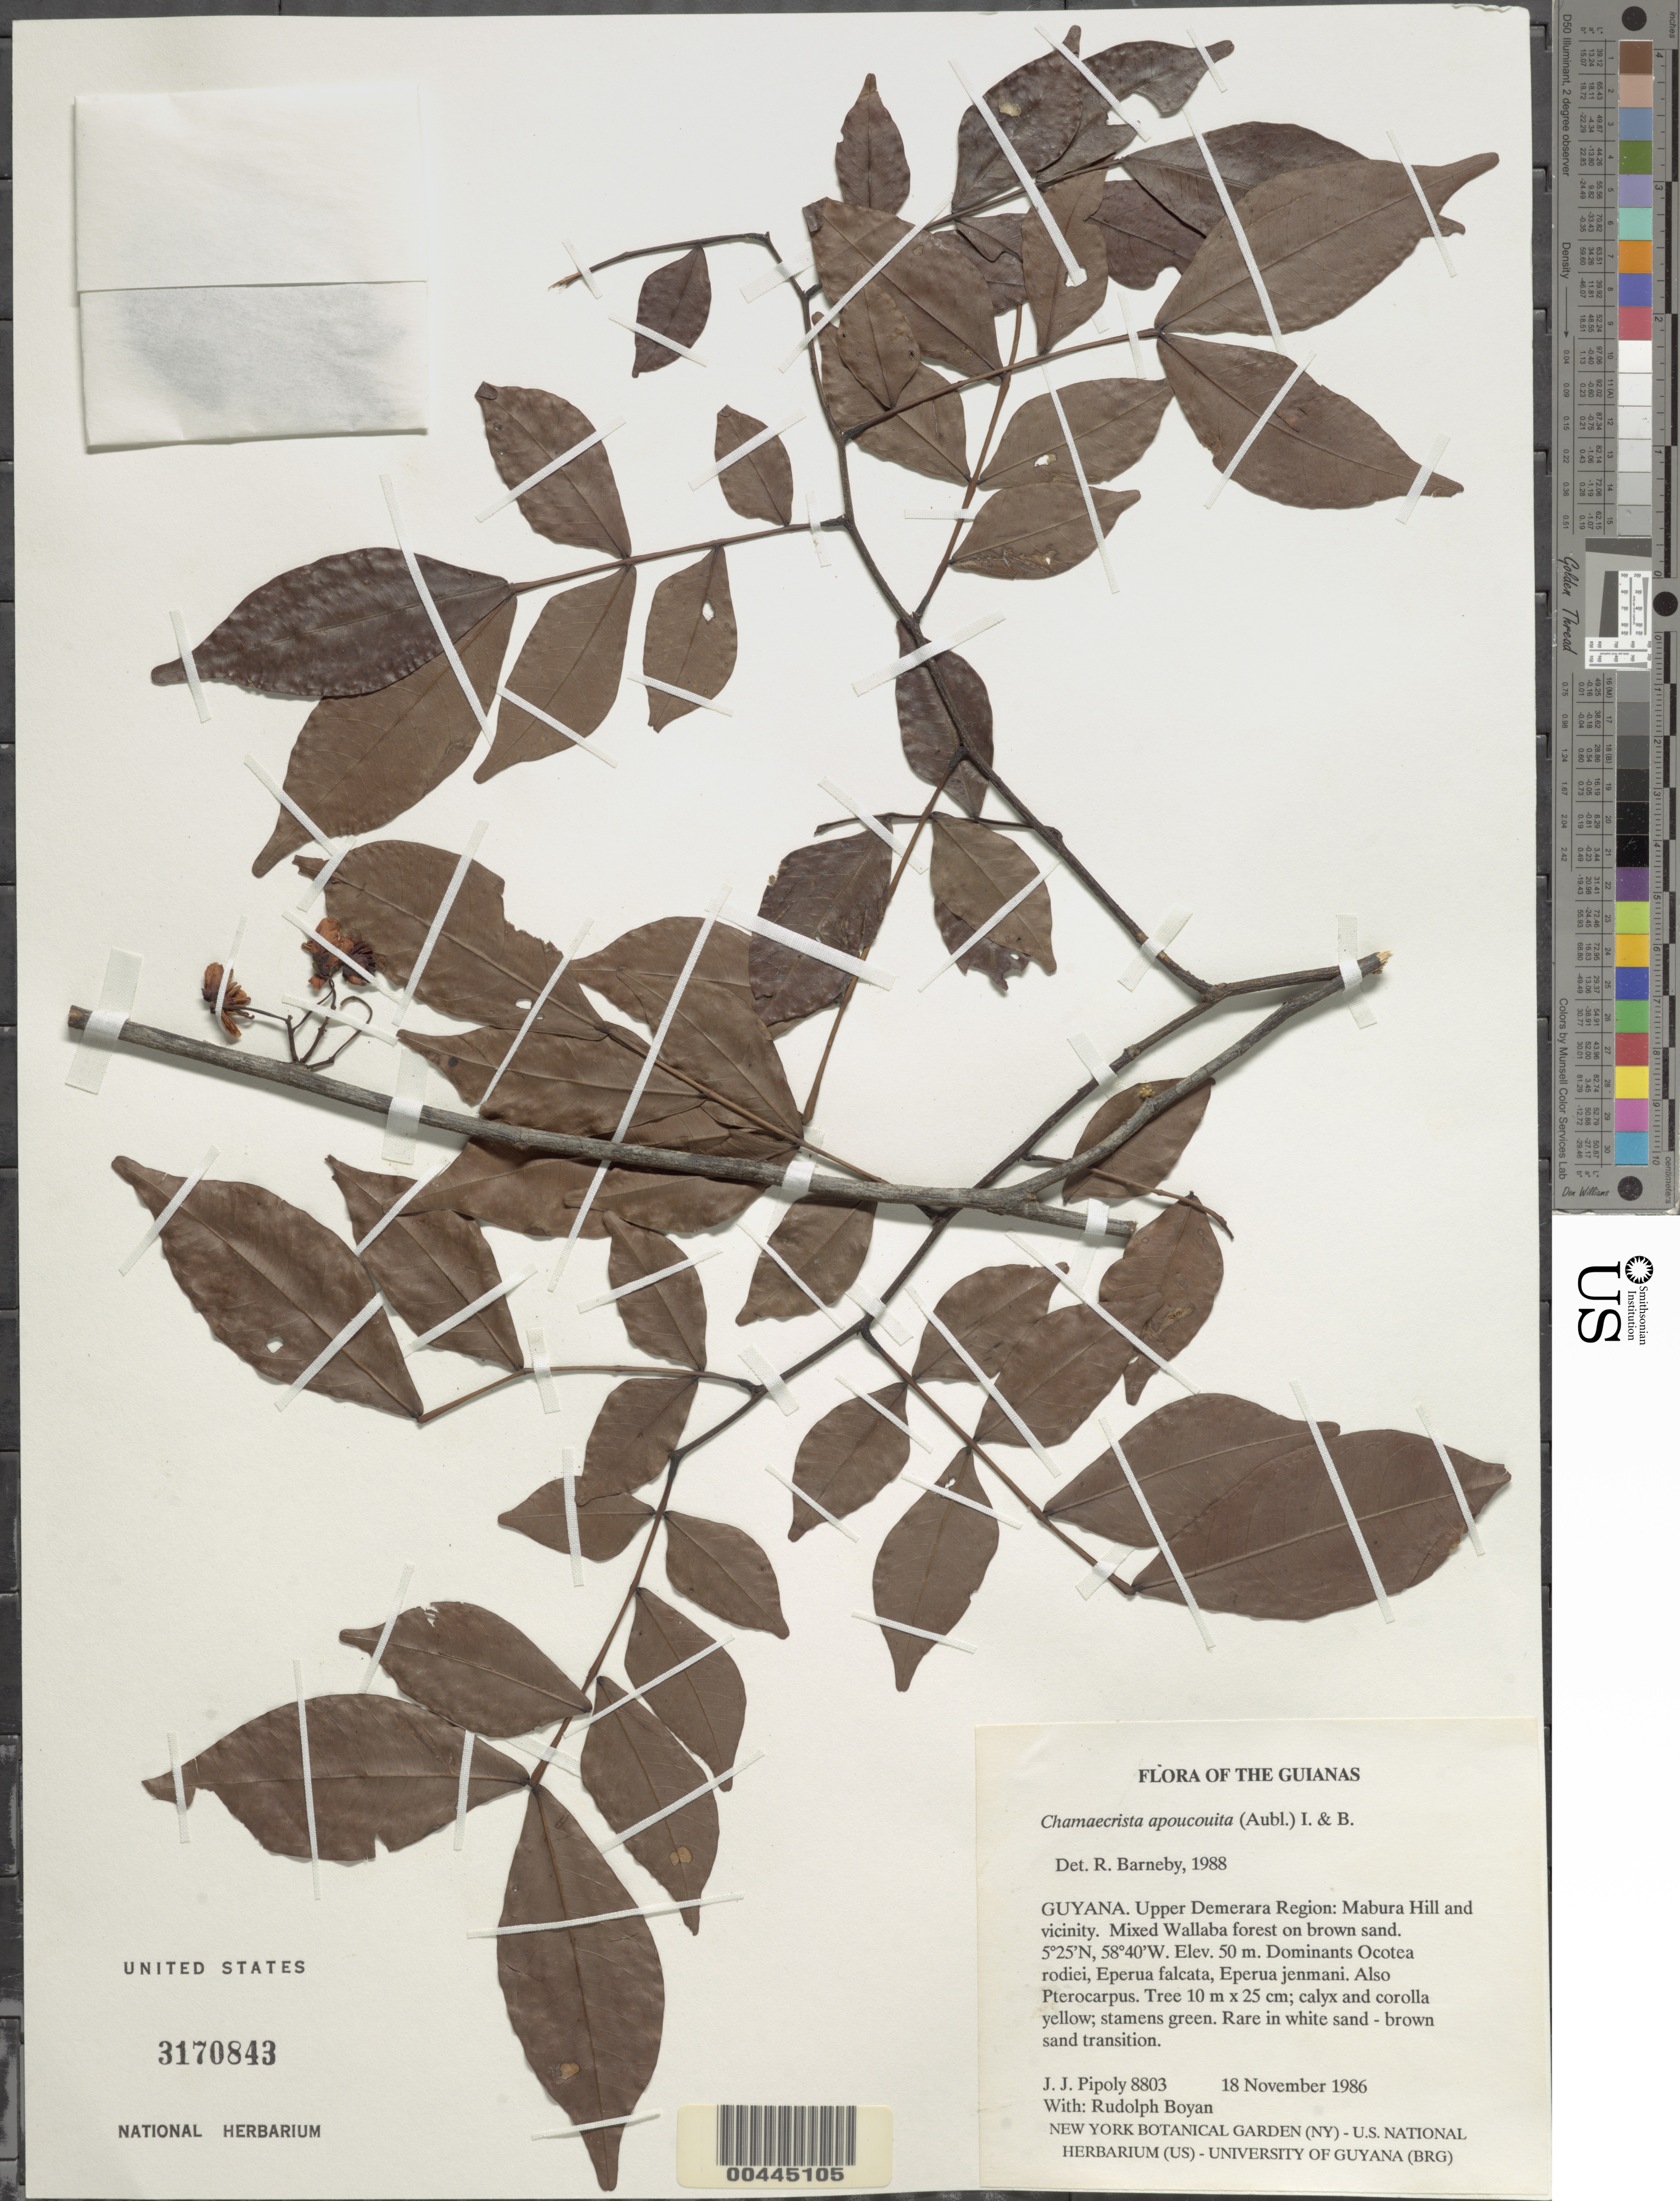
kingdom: Plantae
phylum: Tracheophyta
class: Magnoliopsida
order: Fabales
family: Fabaceae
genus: Chamaecrista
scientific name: Chamaecrista apoucouita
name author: (Aubl.) H.S. Irwin & Barneby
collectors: J. J. Pipoly & R. Boyan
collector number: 8803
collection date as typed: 18 Nov 1986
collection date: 1986-11-18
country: Guyana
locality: Upper demerara - berbice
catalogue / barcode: US 3170843